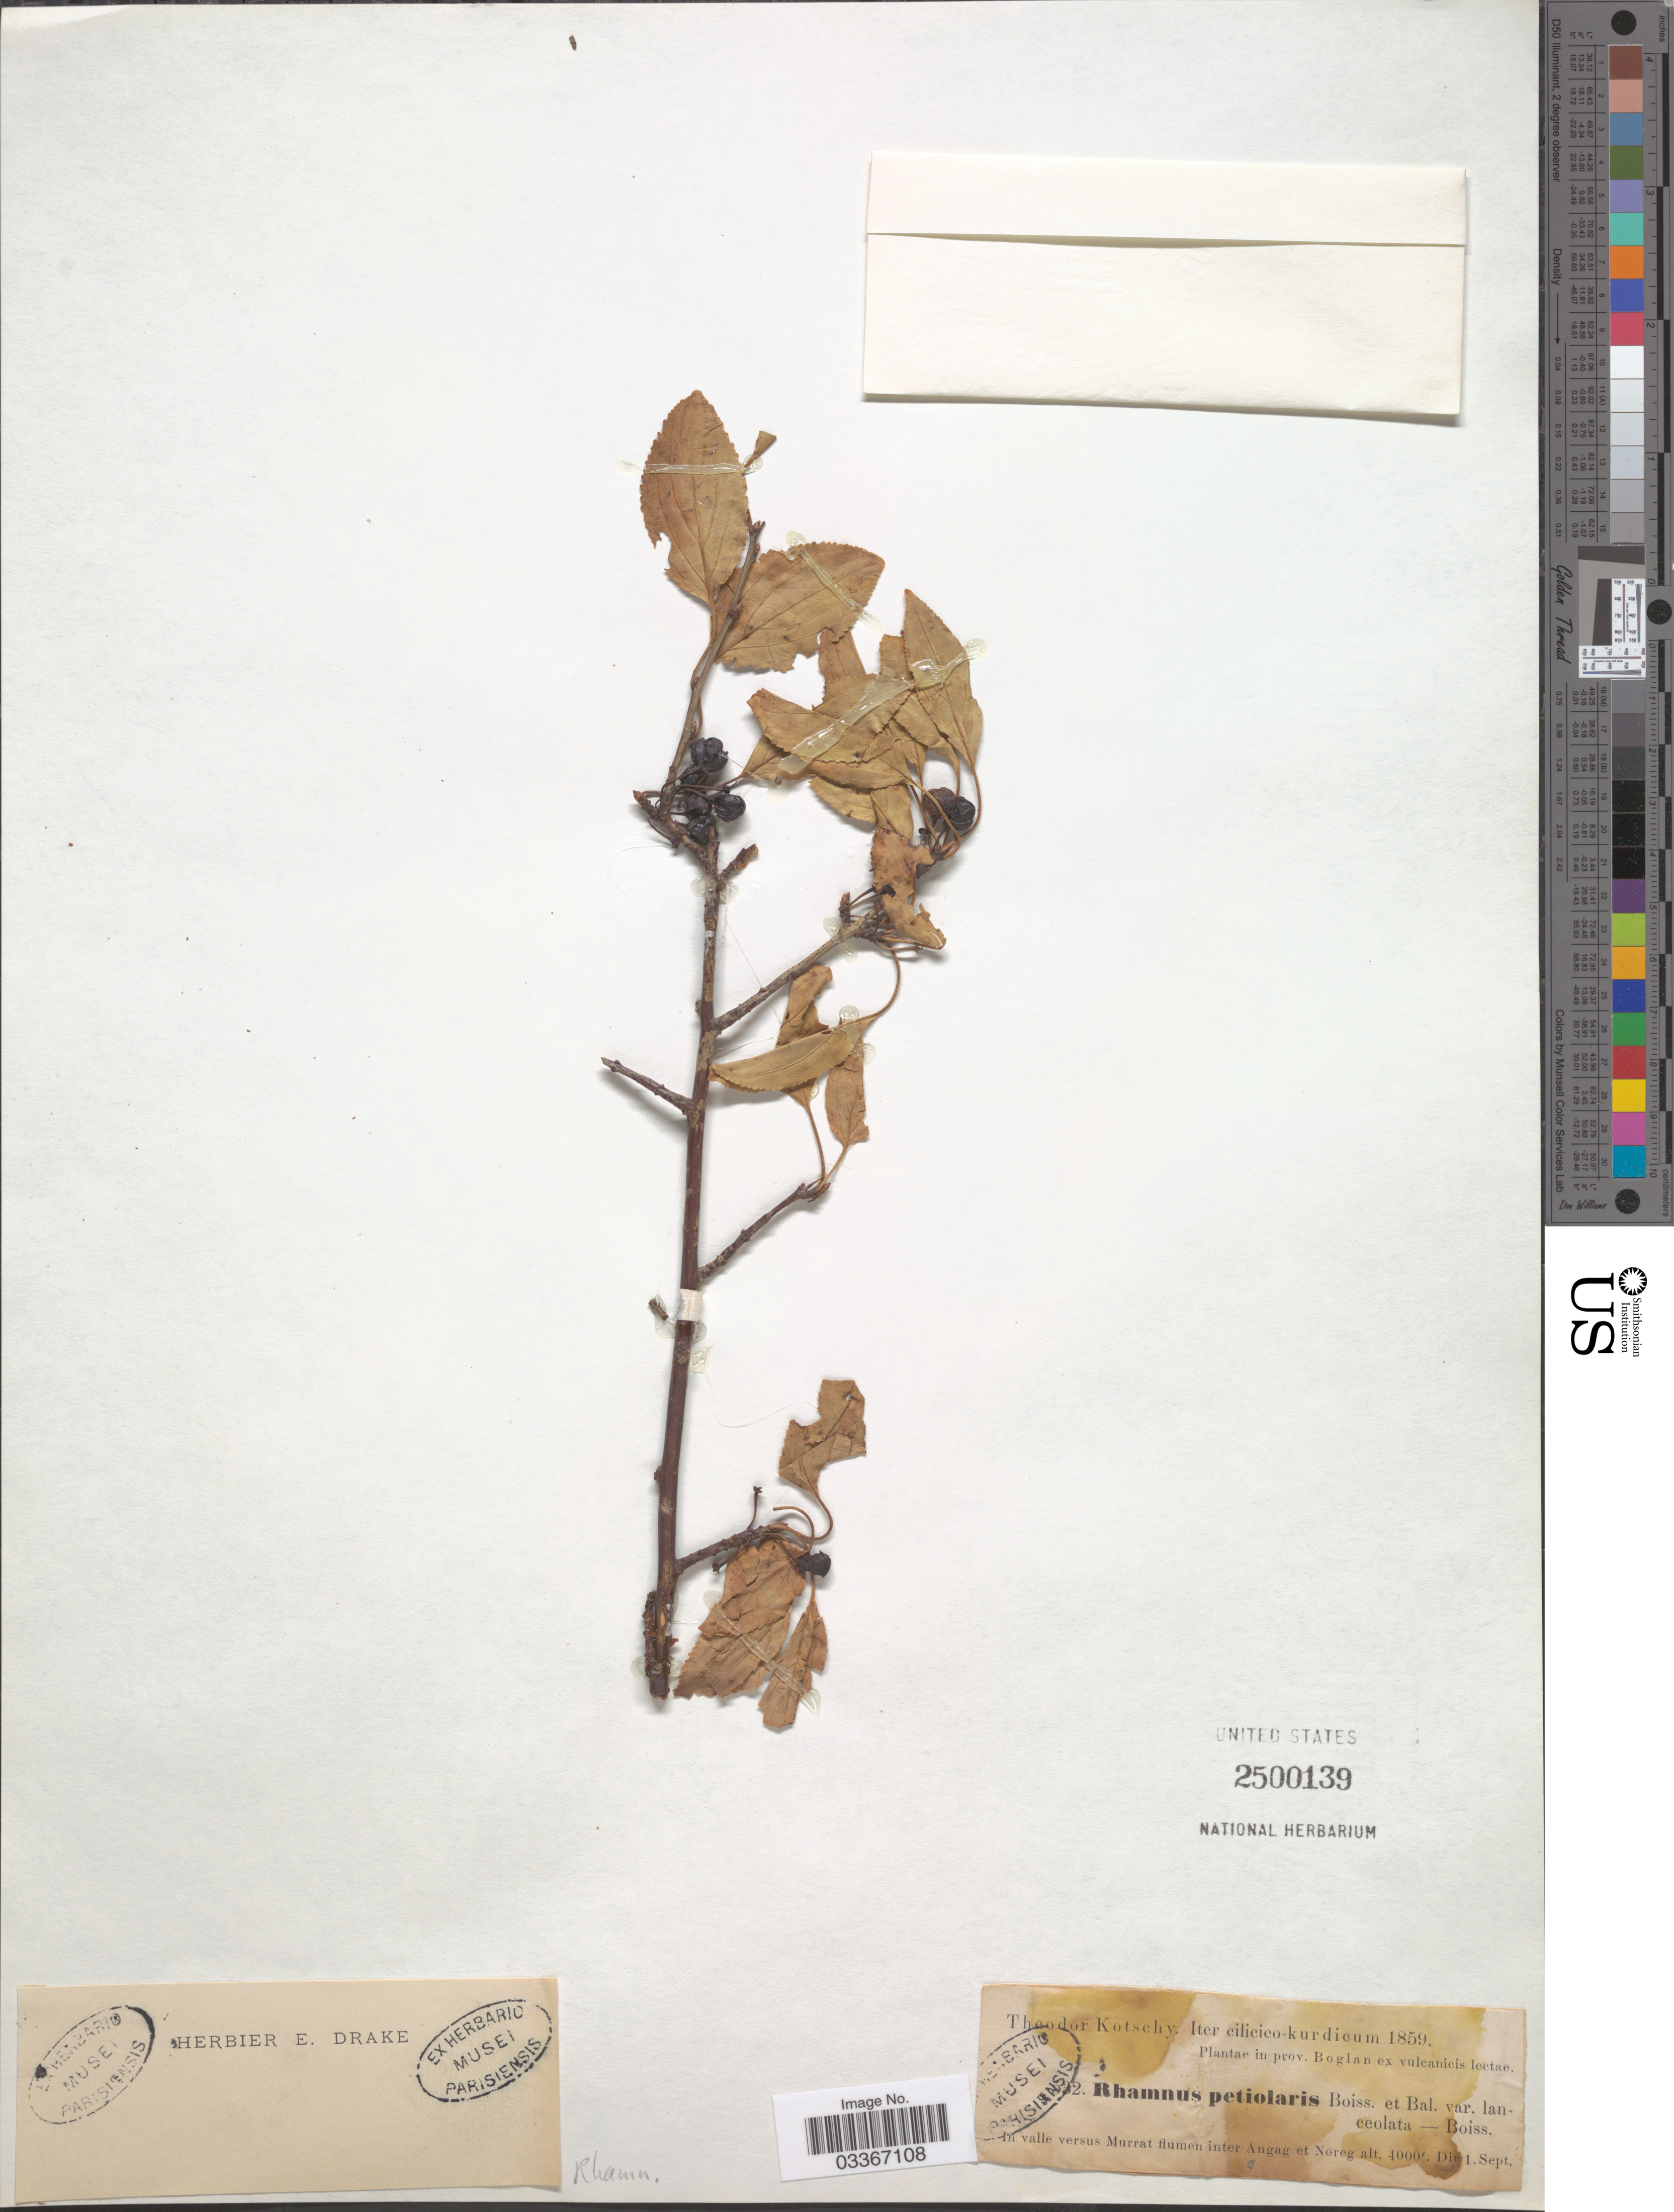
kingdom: Plantae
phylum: Tracheophyta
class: Magnoliopsida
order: Rosales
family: Rhamnaceae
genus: Rhamnus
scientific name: Rhamnus petiolaris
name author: Boiss. & Balansa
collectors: K. G. Kotschy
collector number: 32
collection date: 1859-09-01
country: Iran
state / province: Kurdistan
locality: Iter cilicico-kurdicum. In prov. Boglan ex vulcanicis lectae. In valle versus Murrat flumen inter Angag et Noreg.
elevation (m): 1219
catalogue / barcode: US 2500139